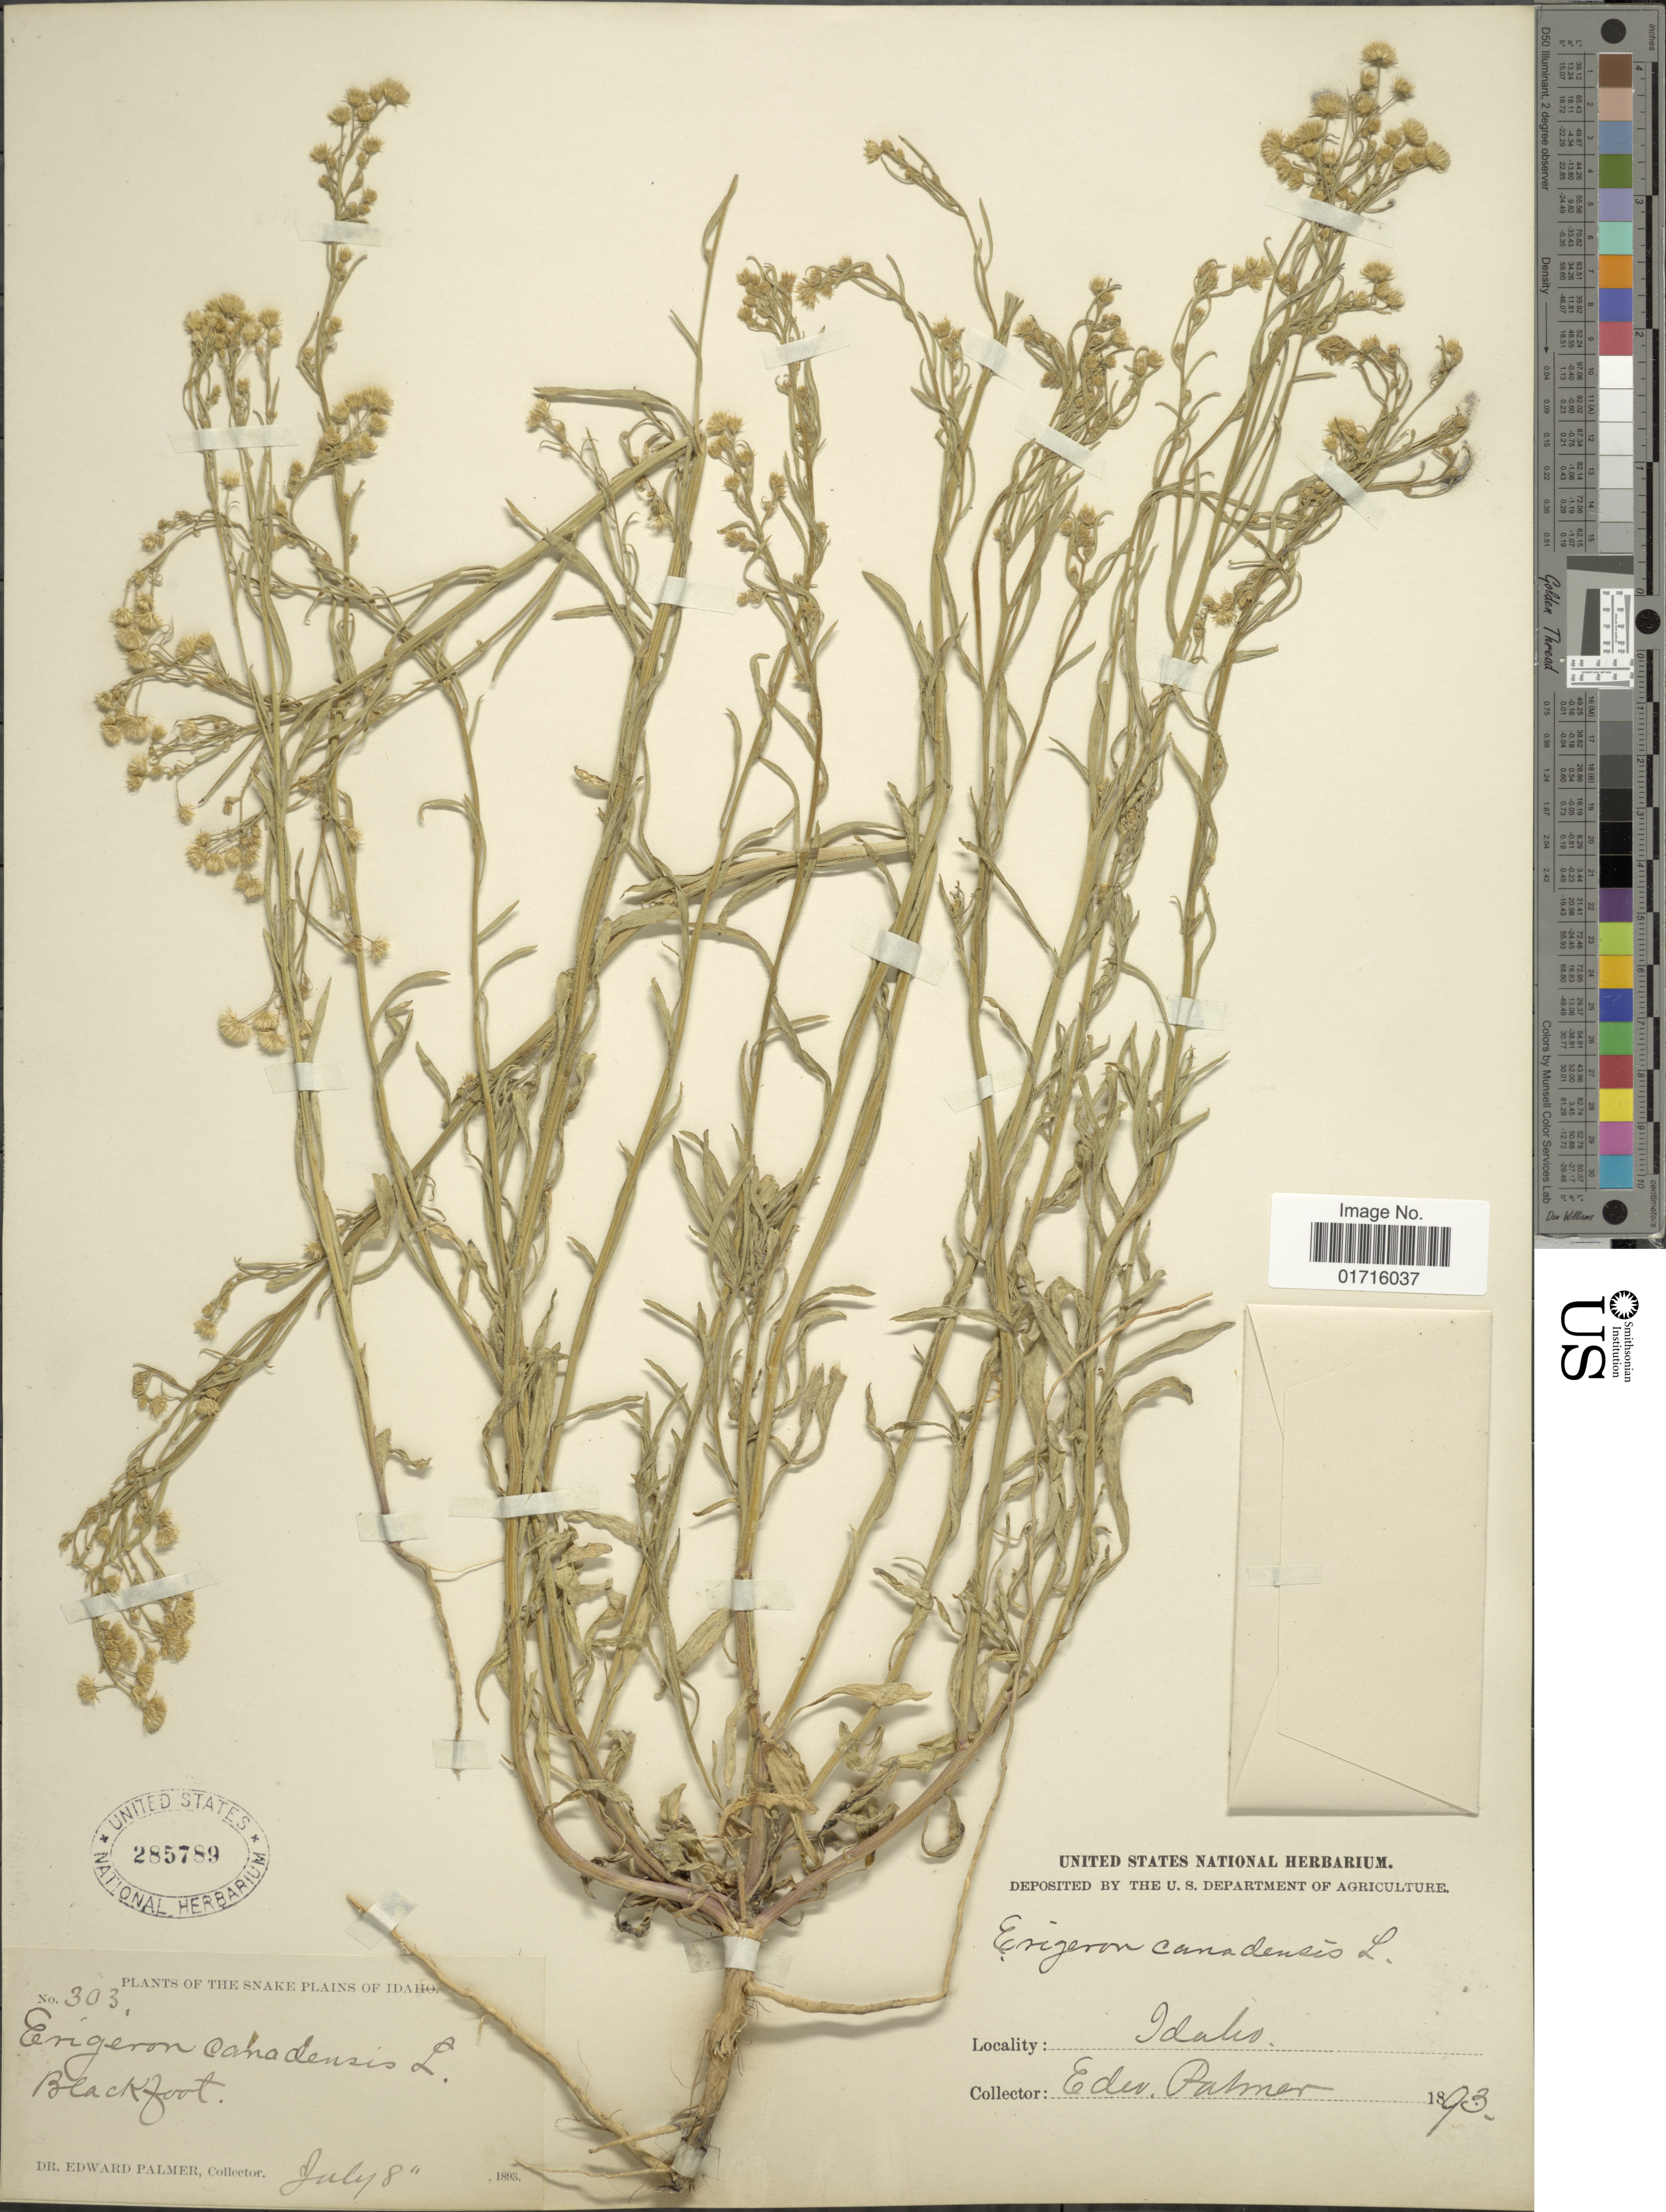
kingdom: Plantae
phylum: Tracheophyta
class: Magnoliopsida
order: Asterales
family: Asteraceae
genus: Conyza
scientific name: Conyza canadensis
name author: (L.) Cronq.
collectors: E. Palmer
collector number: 303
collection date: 1893-07-08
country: United States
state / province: Idaho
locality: Snake Plains, Blackfoot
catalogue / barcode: US 285789